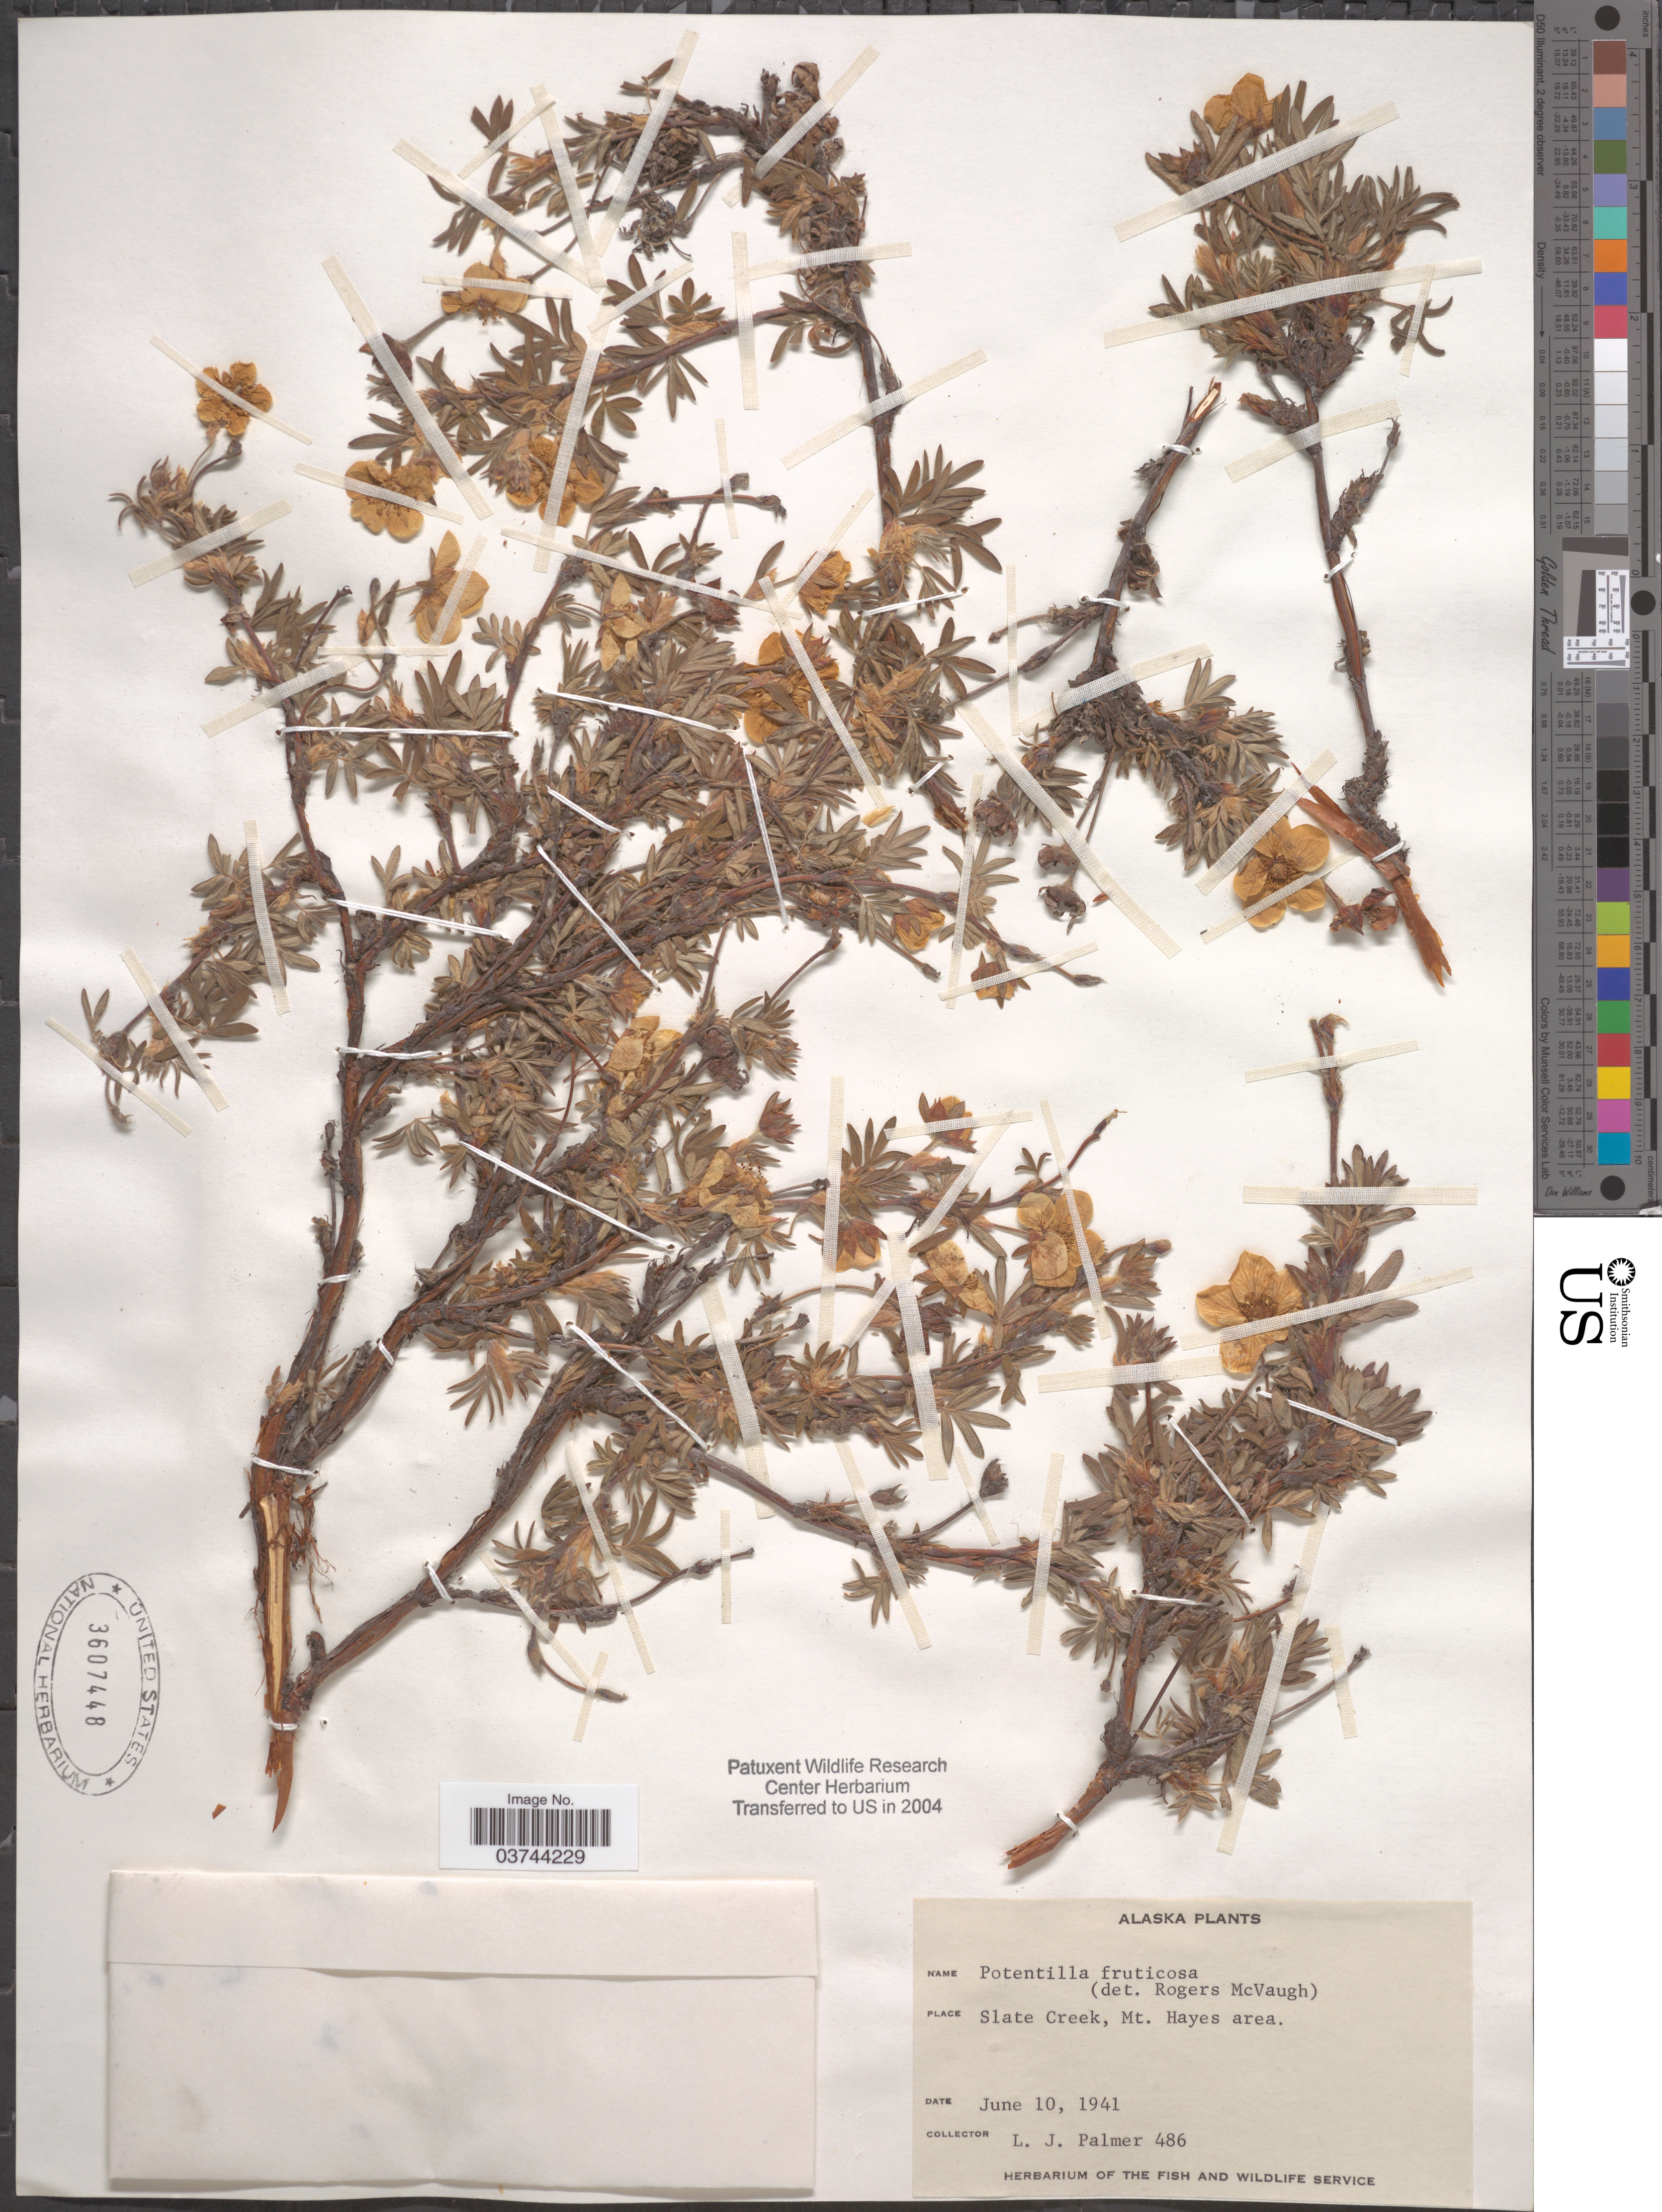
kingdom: Plantae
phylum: Tracheophyta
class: Magnoliopsida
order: Rosales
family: Rosaceae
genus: Dasiphora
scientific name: Dasiphora fruticosa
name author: (L.) Rydb.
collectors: L. J. Palmer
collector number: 486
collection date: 1941-06-10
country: United States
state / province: Alaska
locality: Slate Creek, Mt. Hayes area.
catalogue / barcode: US 3607448